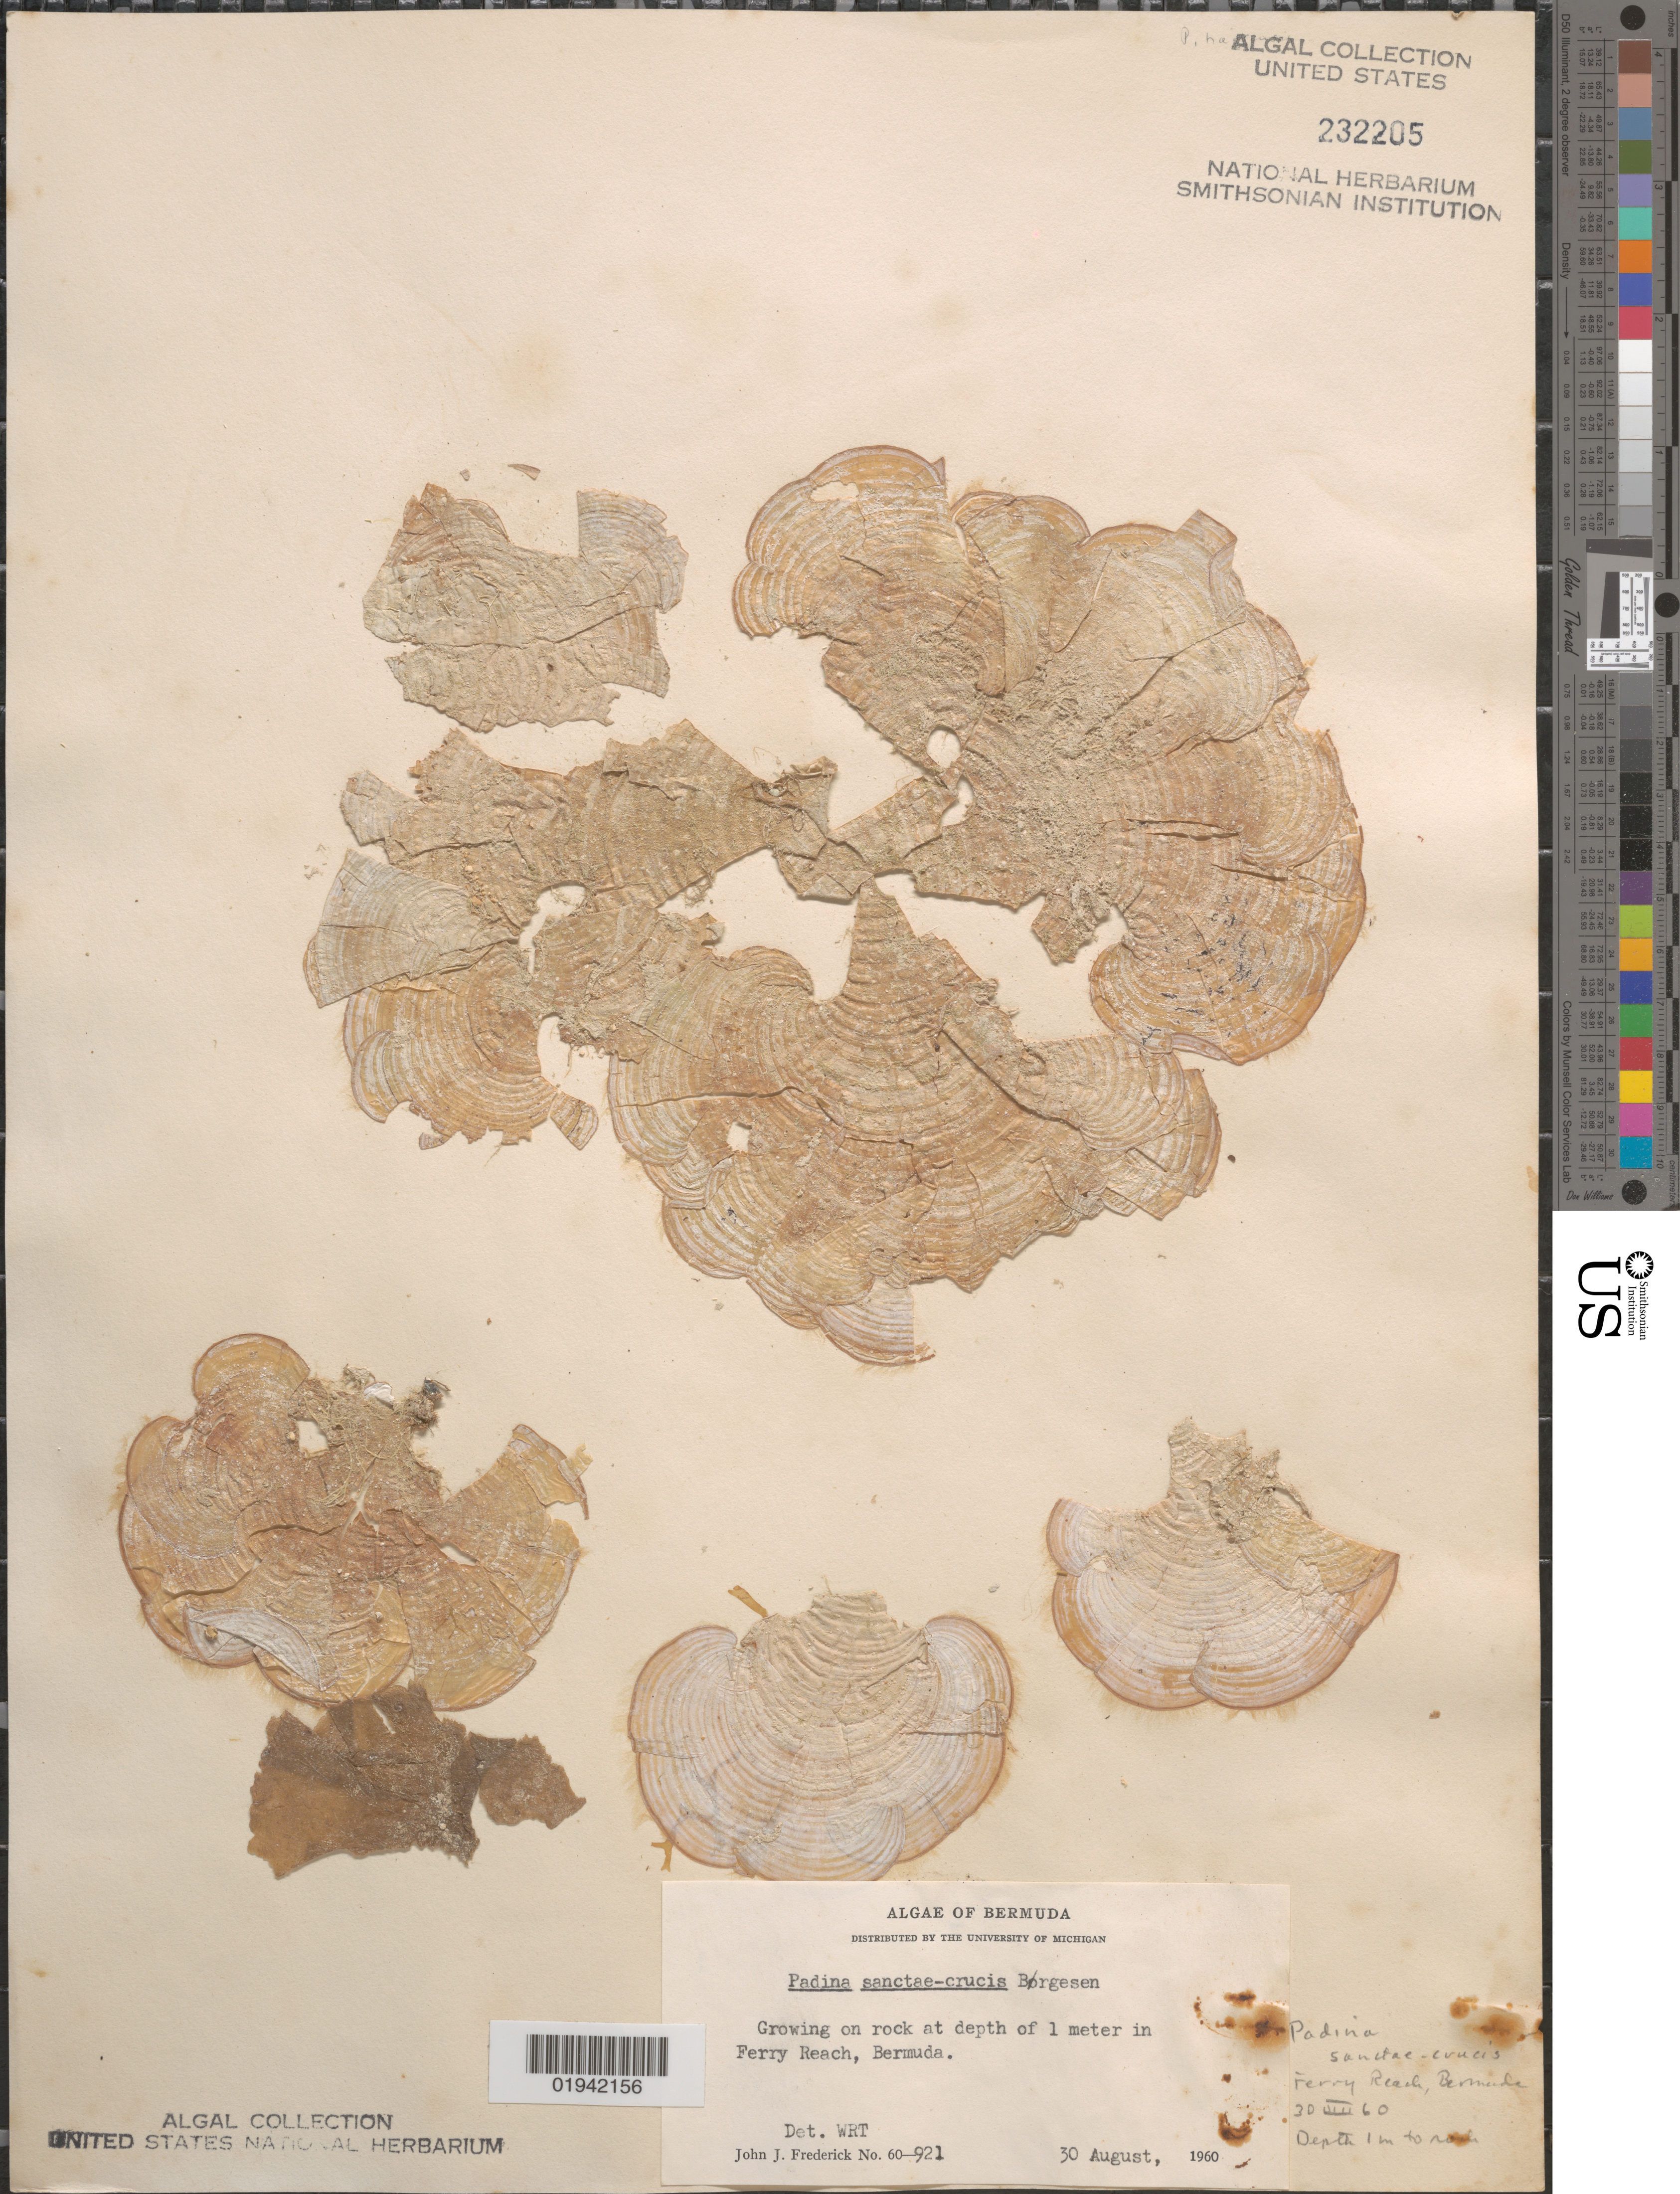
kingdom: Chromista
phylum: Ochrophyta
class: Phaeophyceae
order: Dictyotales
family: Dictyotaceae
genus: Padina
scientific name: Padina sanctae-crucis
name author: Børgesen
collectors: J. Frederick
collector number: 60-921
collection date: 1960-08-30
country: Bermuda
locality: Growing on rock at depth of 1 meter in Ferry Reach.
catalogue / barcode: US 232205